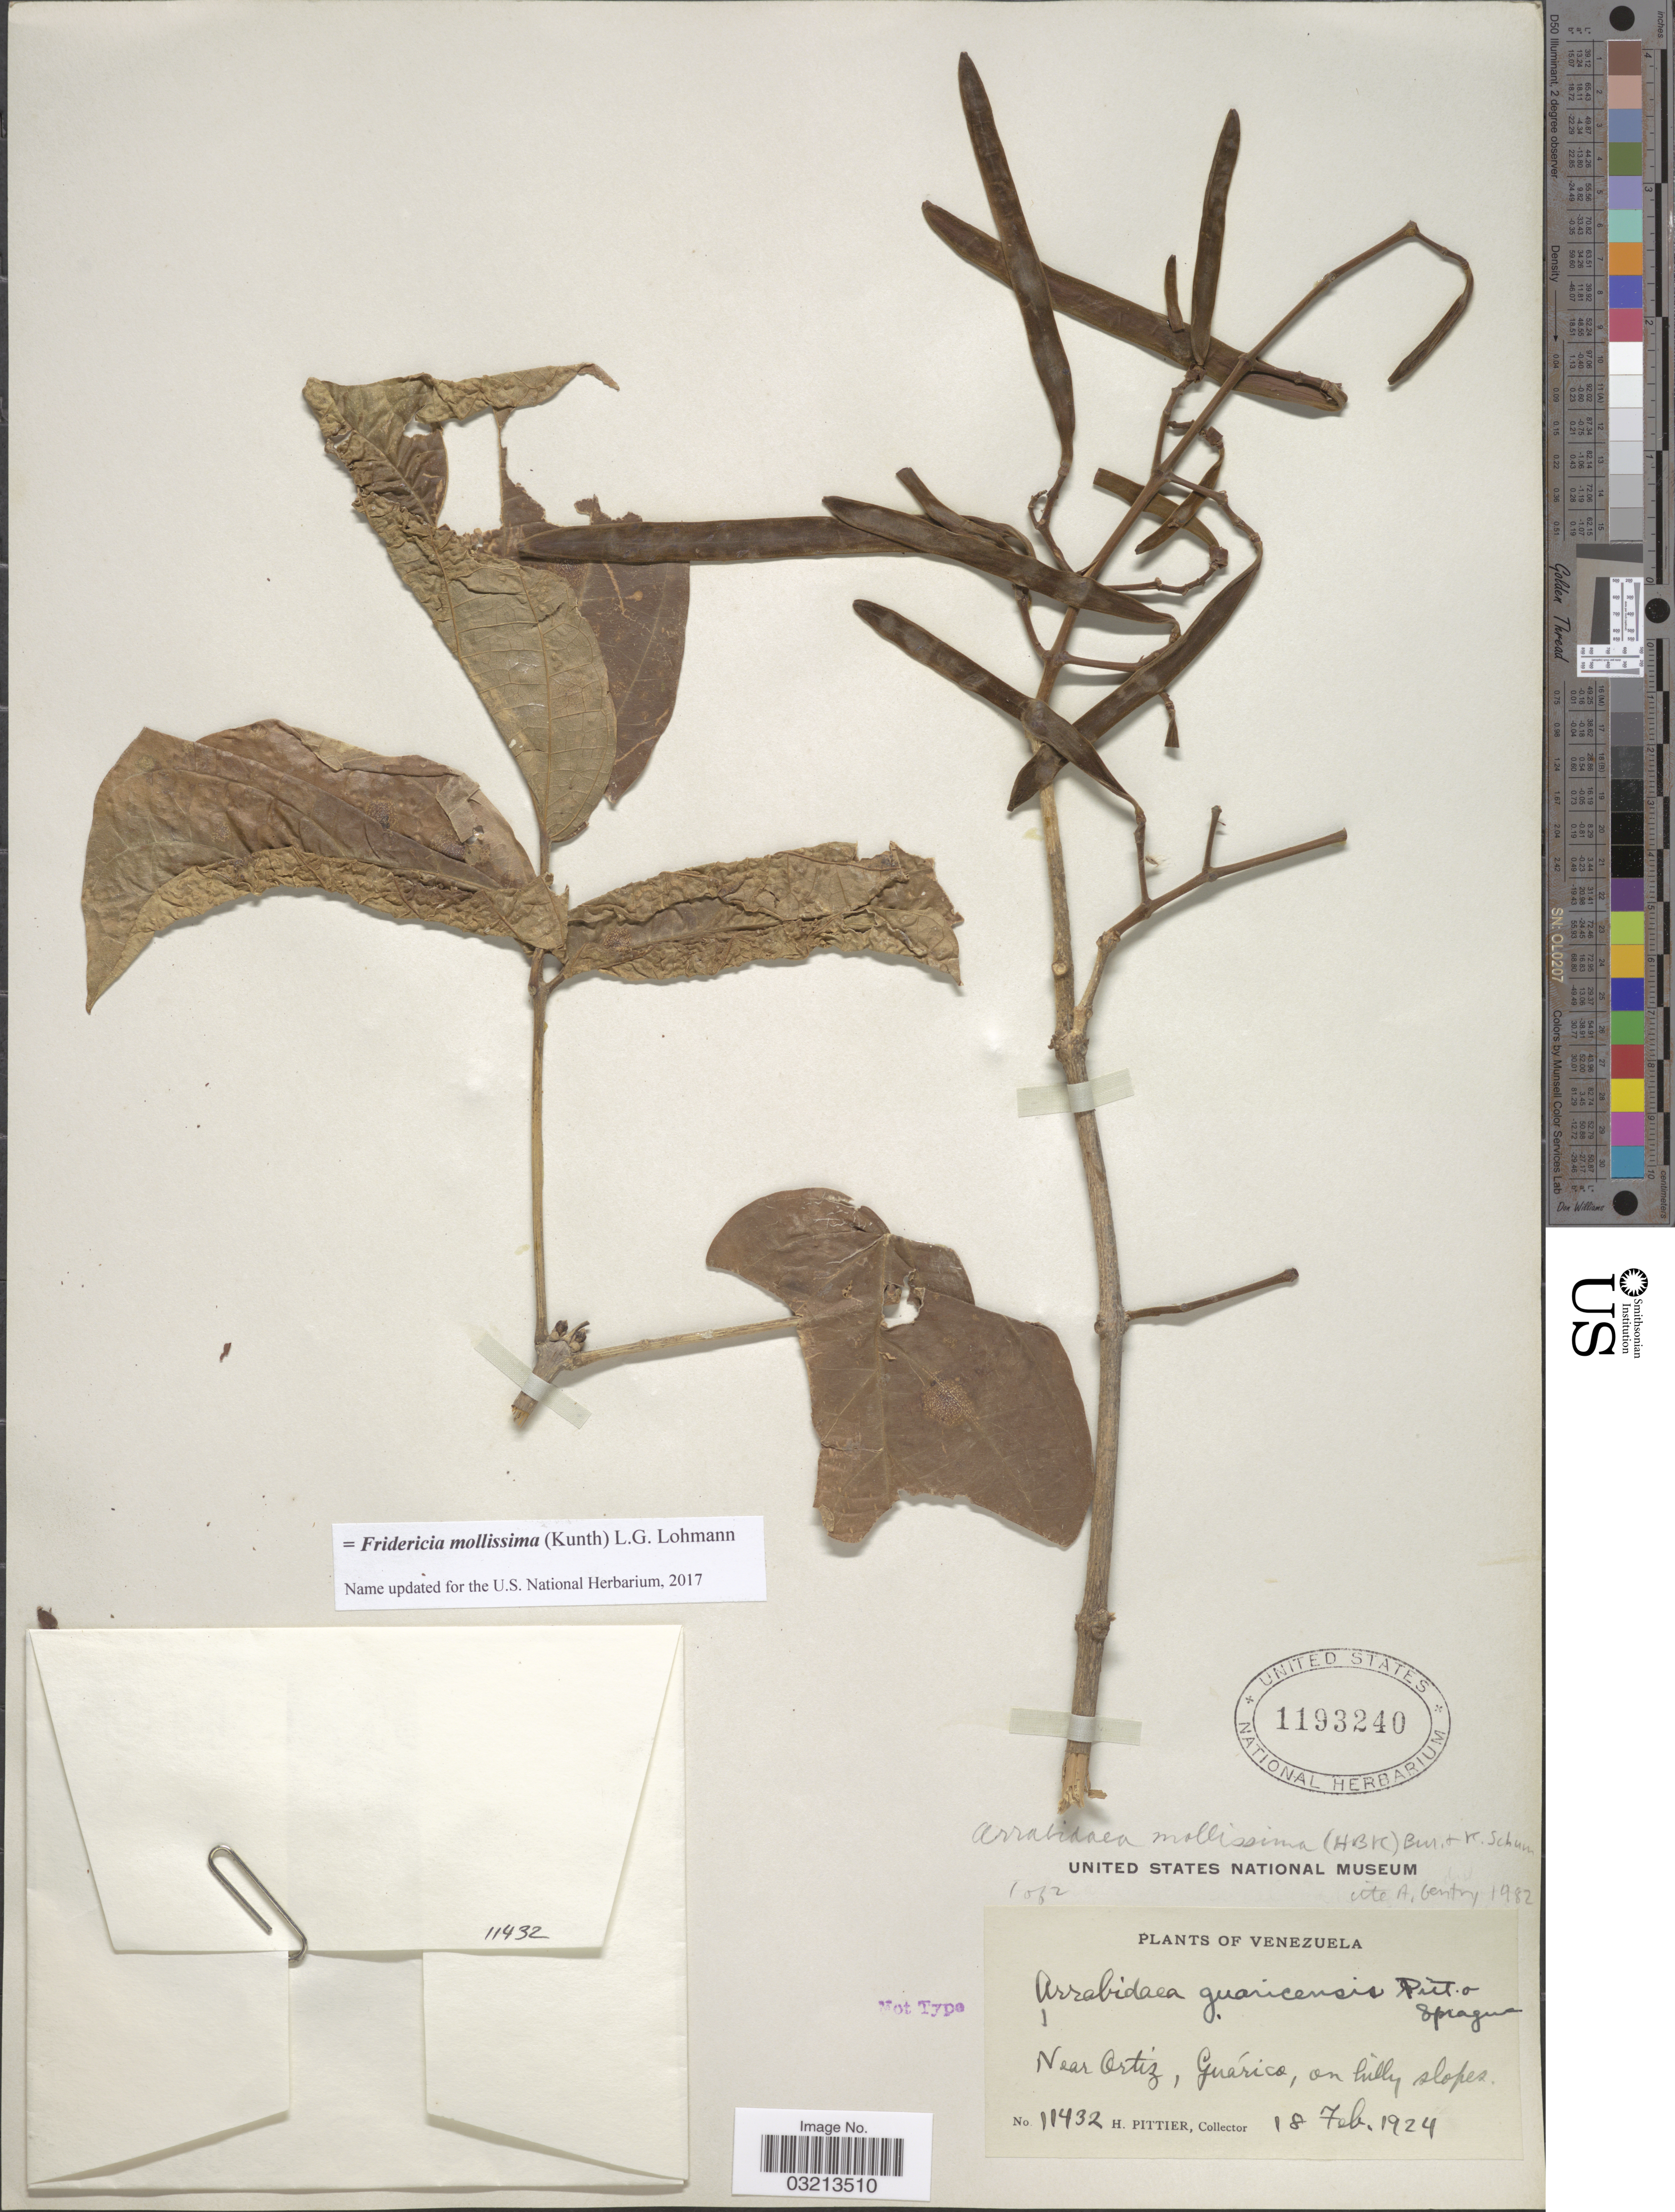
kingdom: Plantae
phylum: Tracheophyta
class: Magnoliopsida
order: Lamiales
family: Bignoniaceae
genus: Fridericia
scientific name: Fridericia mollissima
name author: (Kunth) L.G. Lohmann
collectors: H. F. Pittier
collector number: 11432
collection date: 1924-02-18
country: Venezuela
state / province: Guárico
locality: Near Ortiz, on hilly slopes.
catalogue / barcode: US 1193240